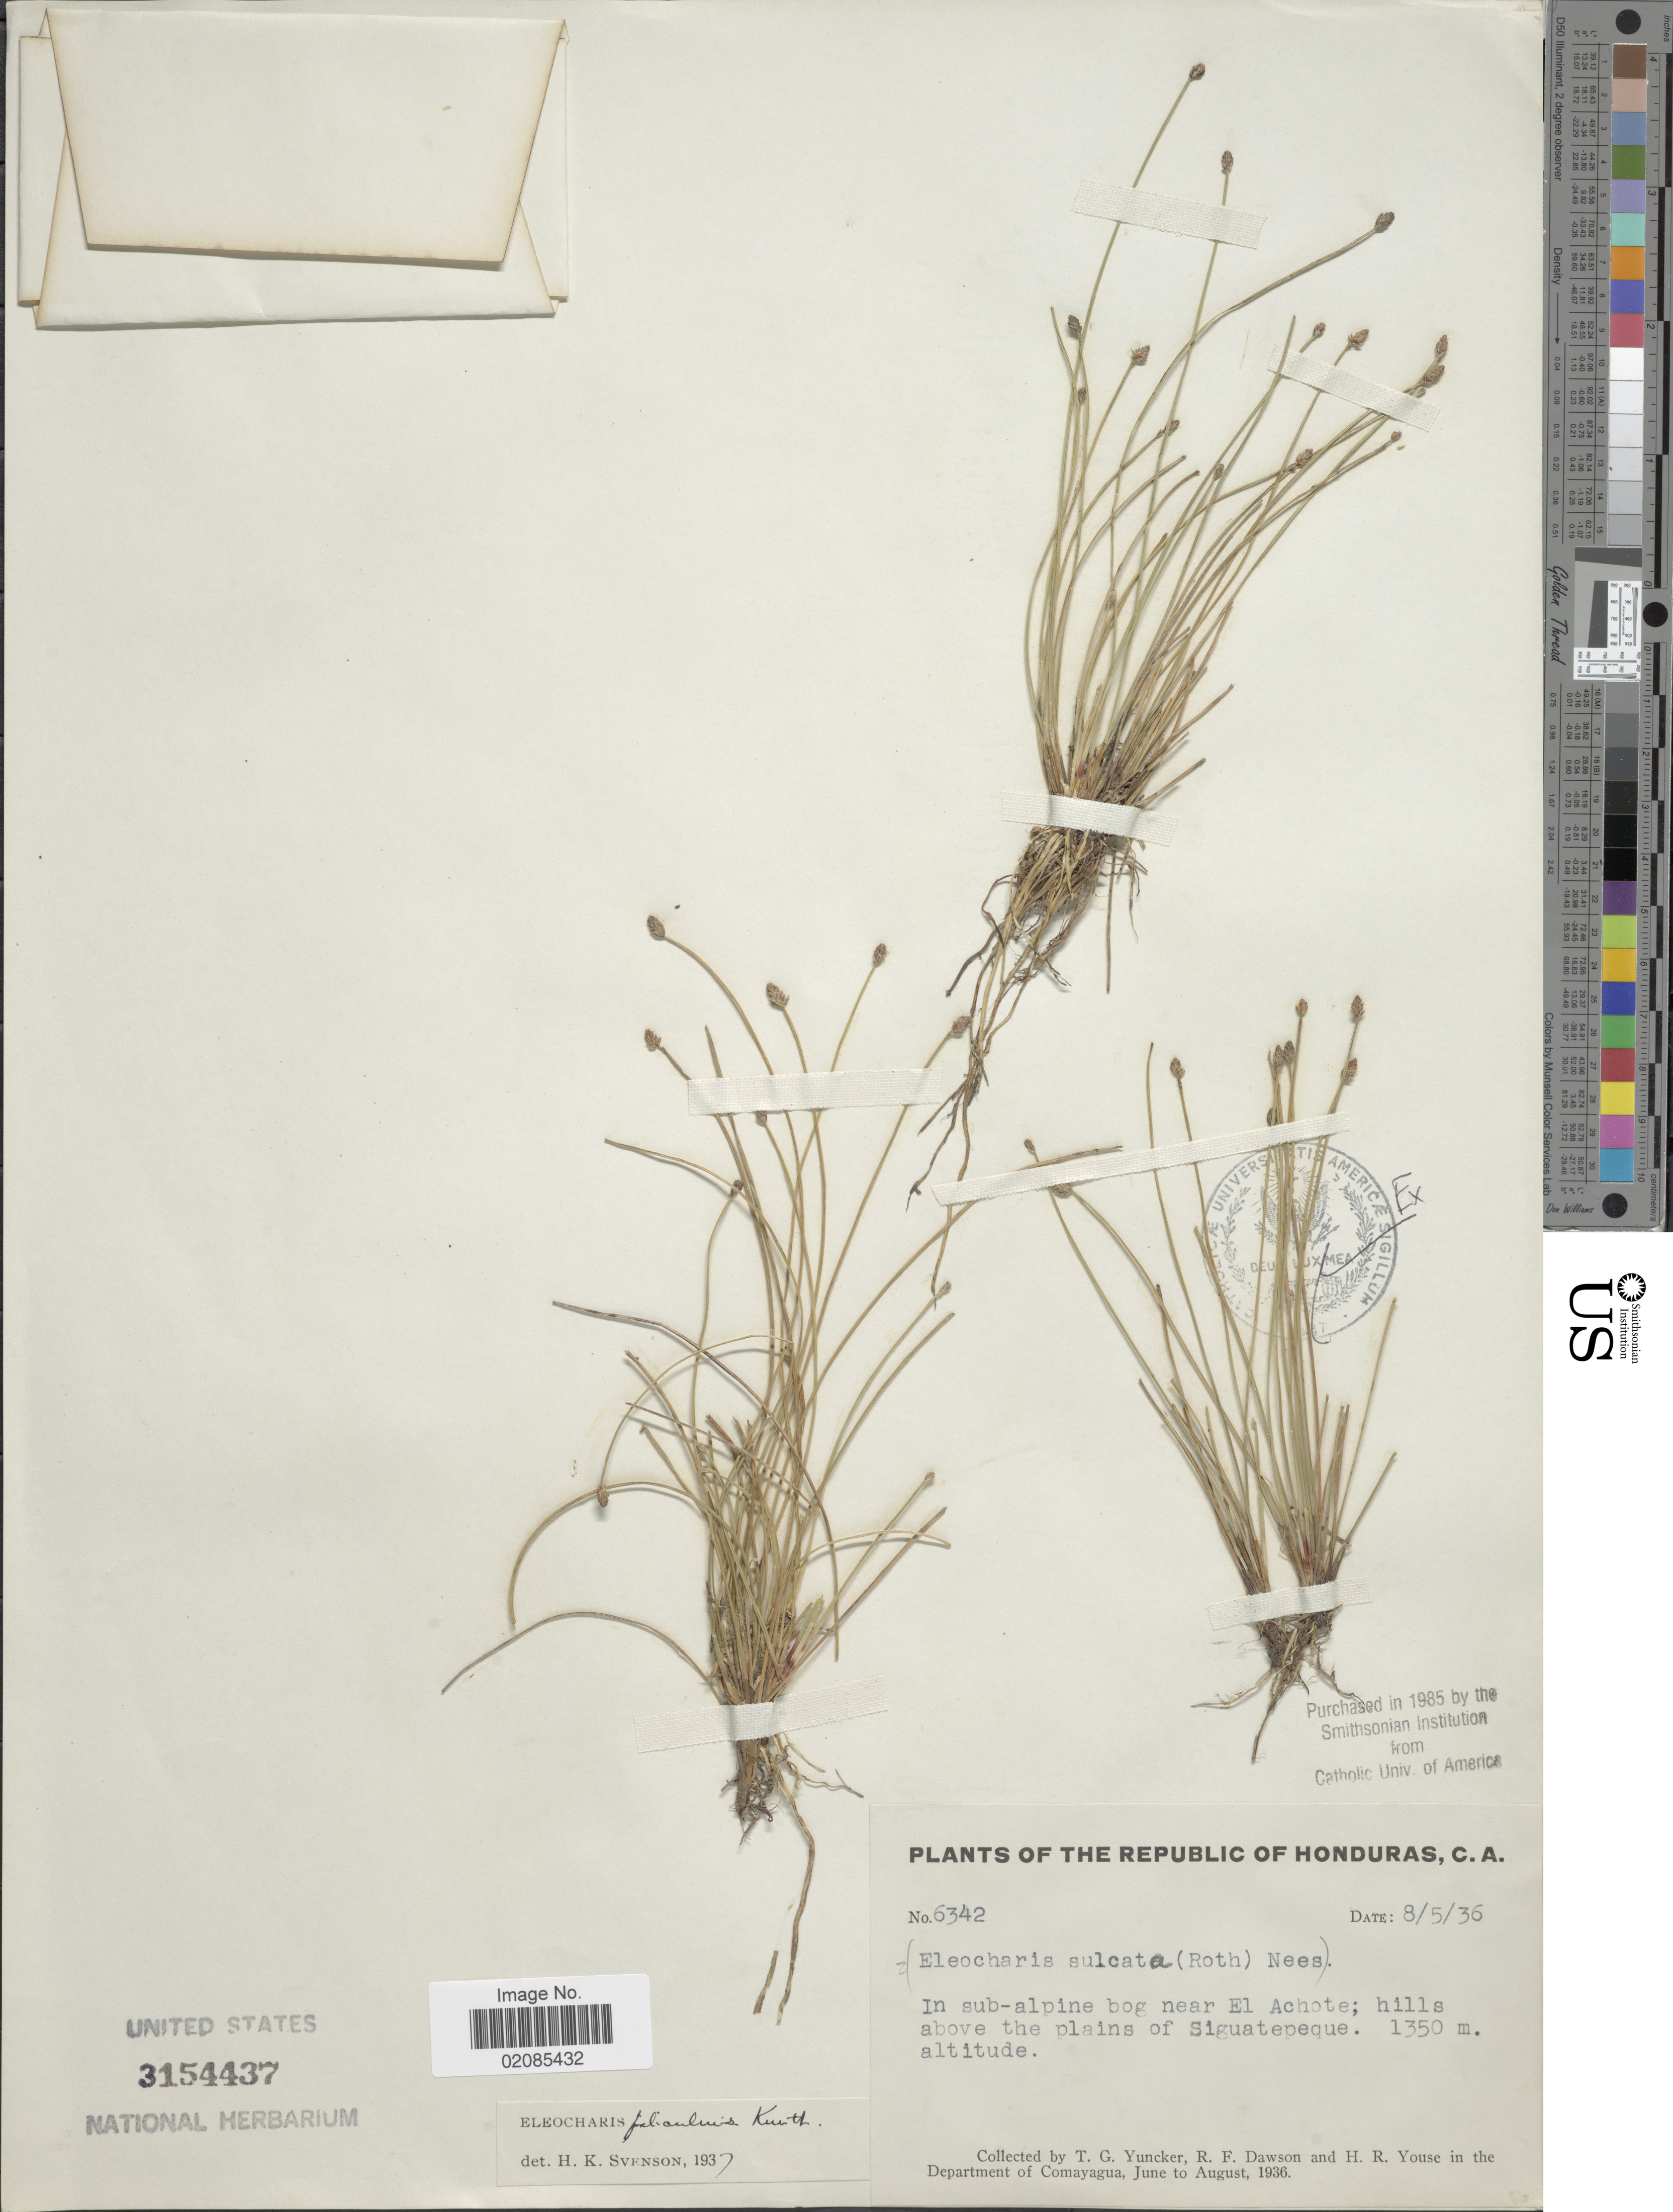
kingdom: Plantae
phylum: Tracheophyta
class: Liliopsida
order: Poales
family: Cyperaceae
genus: Eleocharis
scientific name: Eleocharis filiculmis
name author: Kunth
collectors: T. G. Yuncker, R. F. Dawson & H. Youse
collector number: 6342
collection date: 1936-08-05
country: Honduras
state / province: Comayagua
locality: In sub-alpine bog near El Achote; hills above the plains of Siguatepeque.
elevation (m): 1350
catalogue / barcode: US 3154437